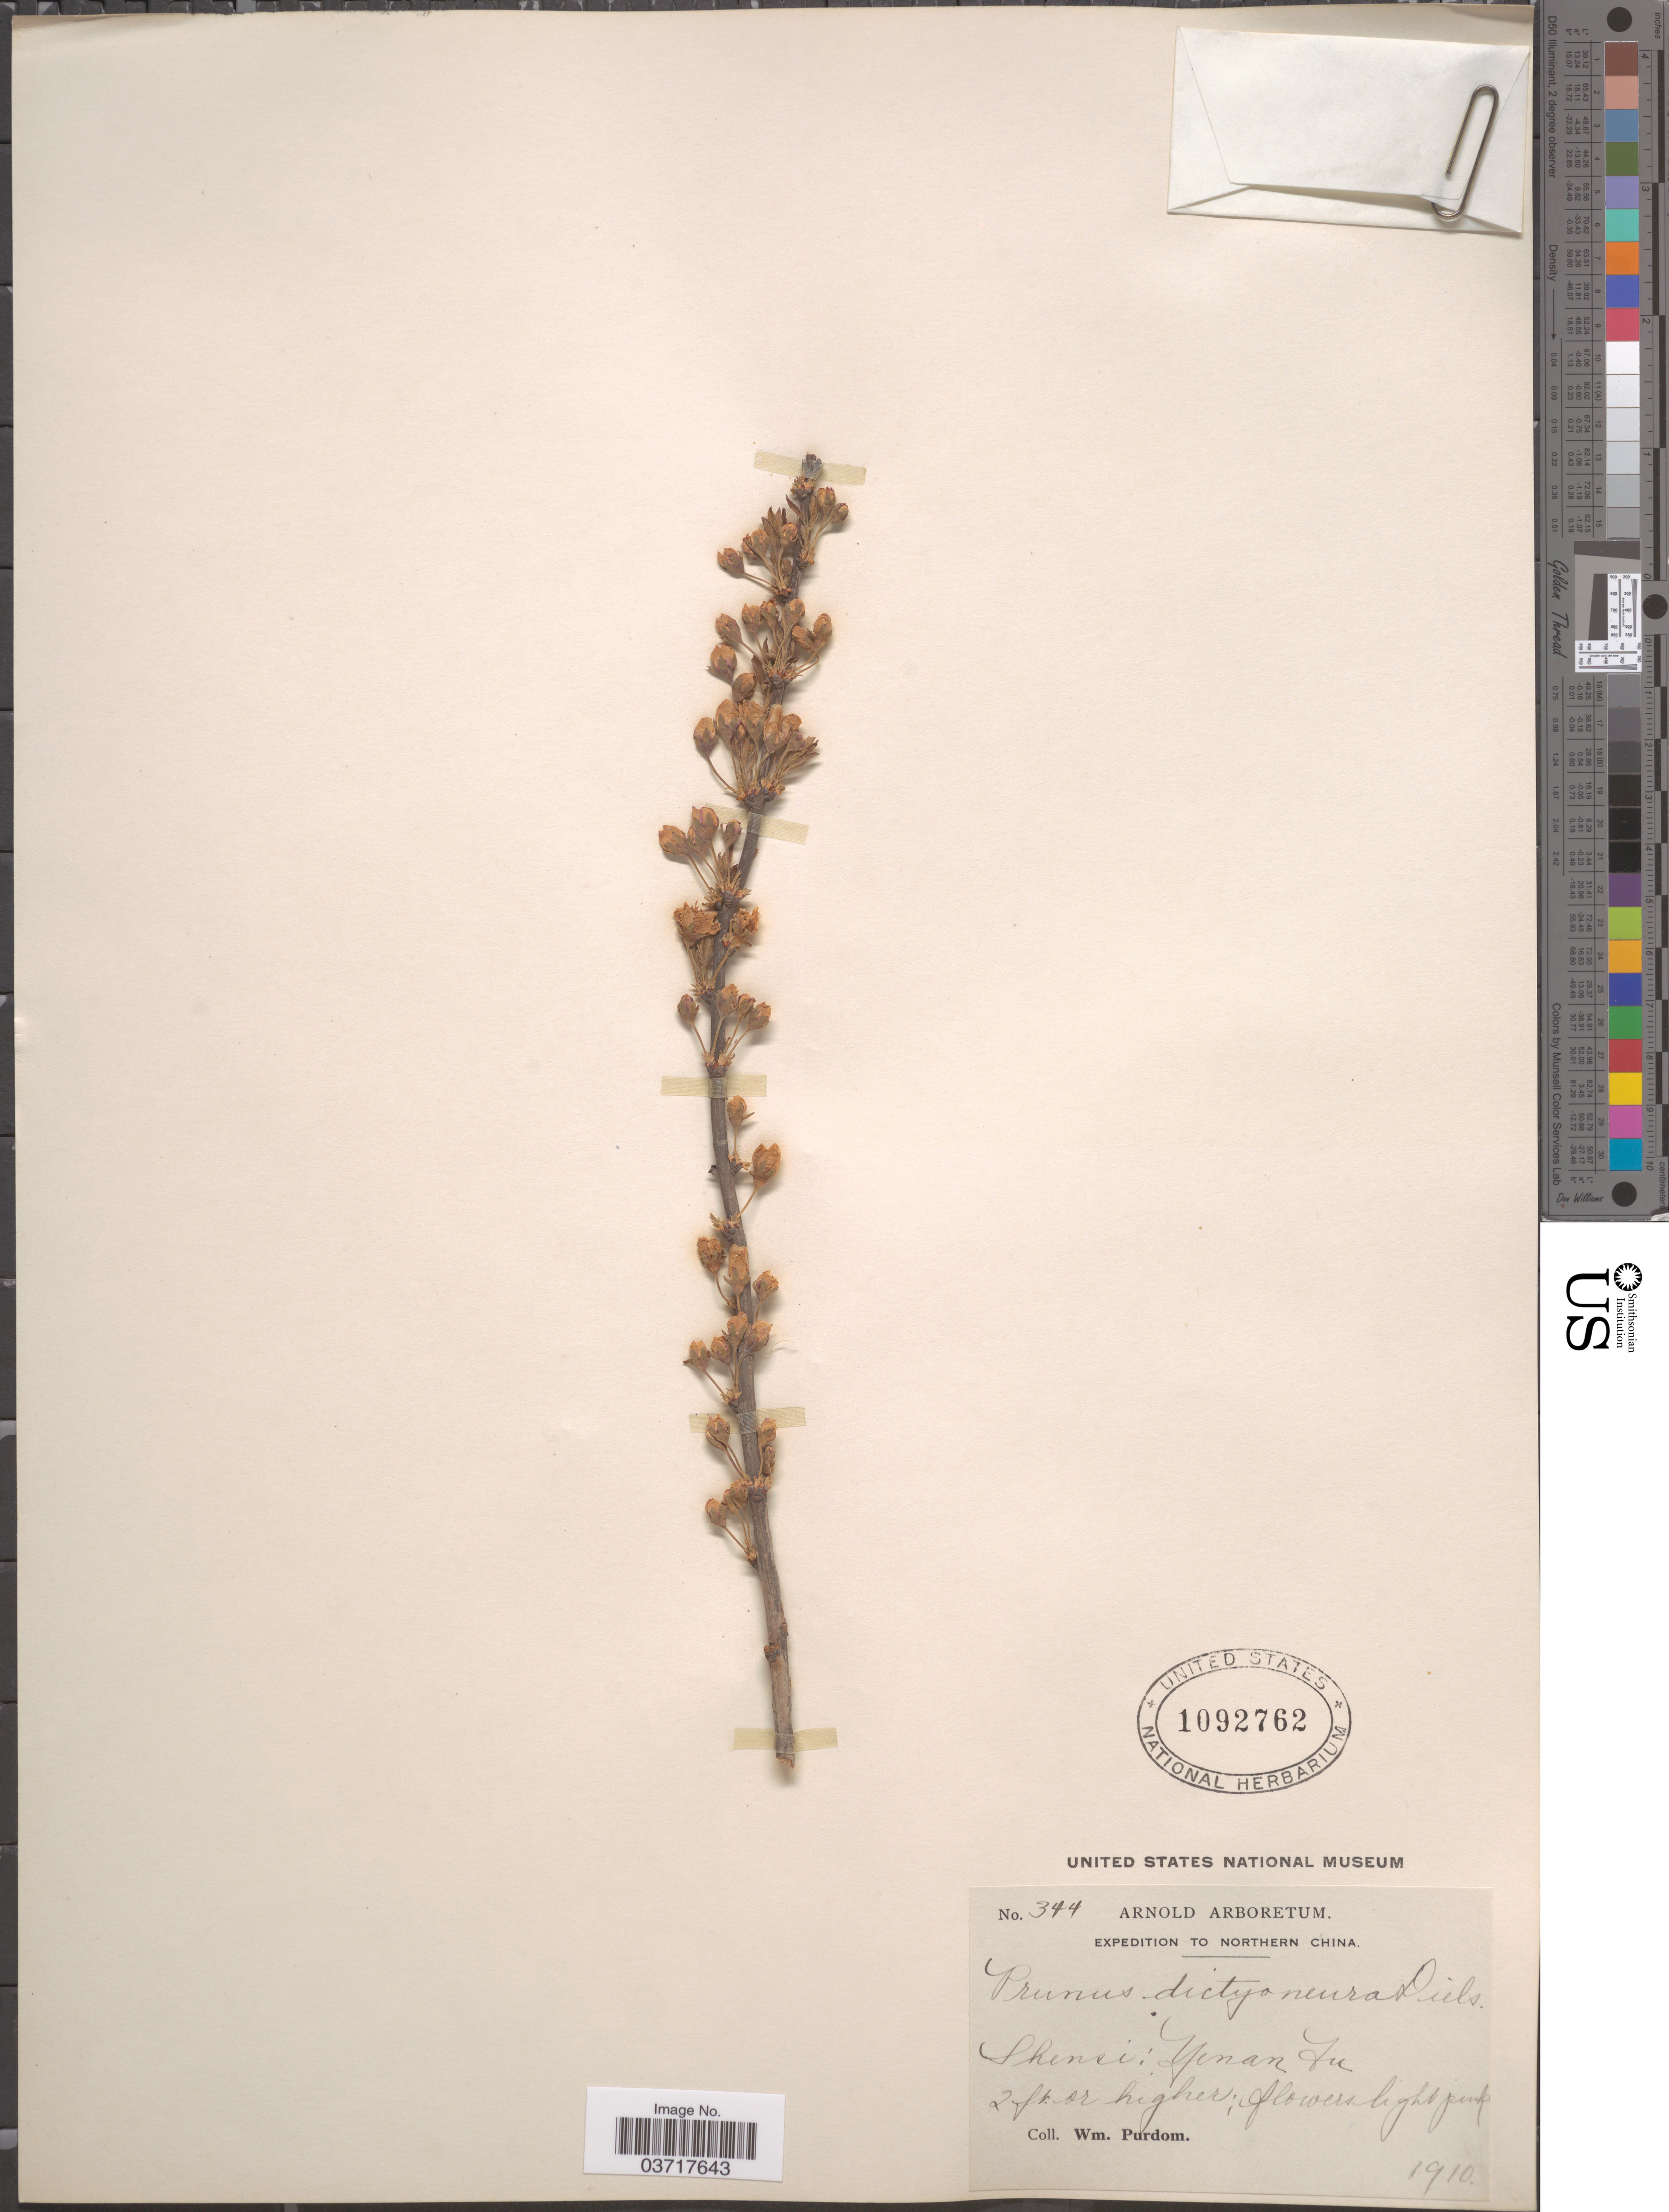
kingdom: Plantae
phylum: Tracheophyta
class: Magnoliopsida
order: Rosales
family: Rosaceae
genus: Prunus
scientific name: Prunus dictyoneura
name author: Diels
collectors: W. Purdom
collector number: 344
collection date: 1910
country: China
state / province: Shaanxi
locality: Northern China. Shensi: Yenan Fu.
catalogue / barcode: US 1092762